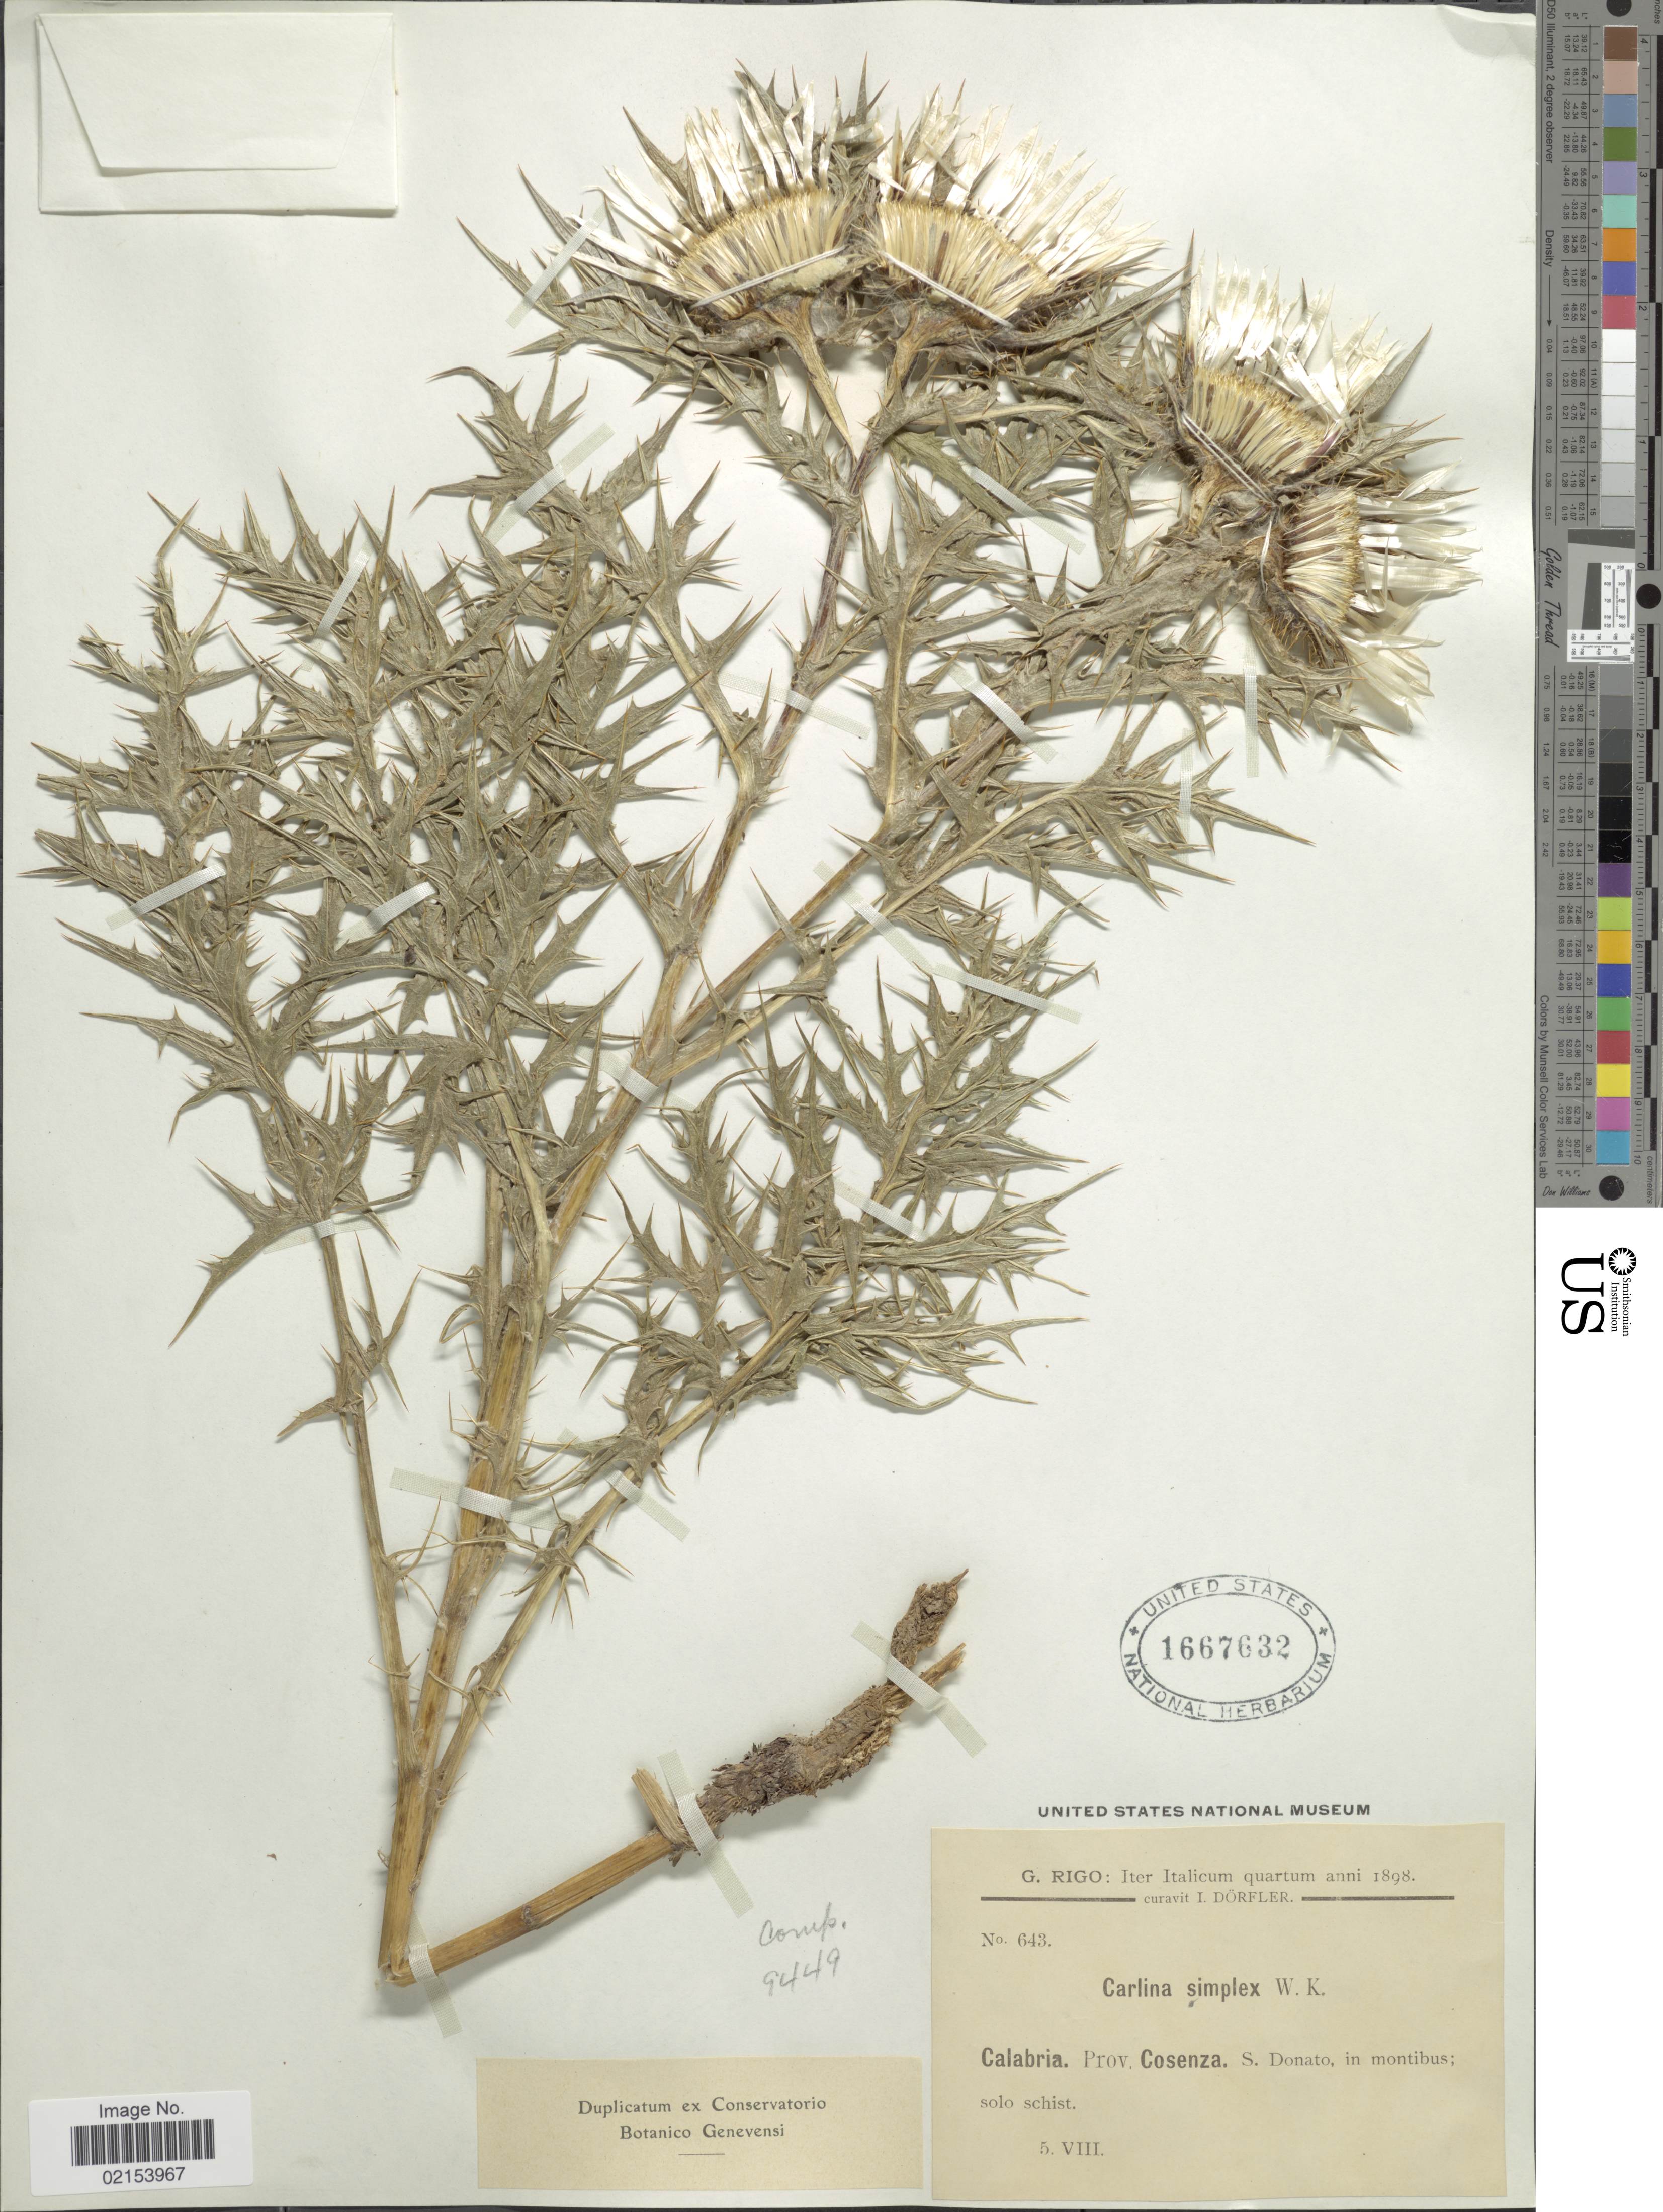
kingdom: Plantae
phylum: Tracheophyta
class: Magnoliopsida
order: Asterales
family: Asteraceae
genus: Carlina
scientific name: Carlina acaulis subsp. caulescens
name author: (Lam.) Schübl. & G. Martens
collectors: G. Rigo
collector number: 643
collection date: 1898-08-05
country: Italy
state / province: Calabria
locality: Prov. Cosenza. S. Donato.Italicum quartum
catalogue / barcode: US 1667632